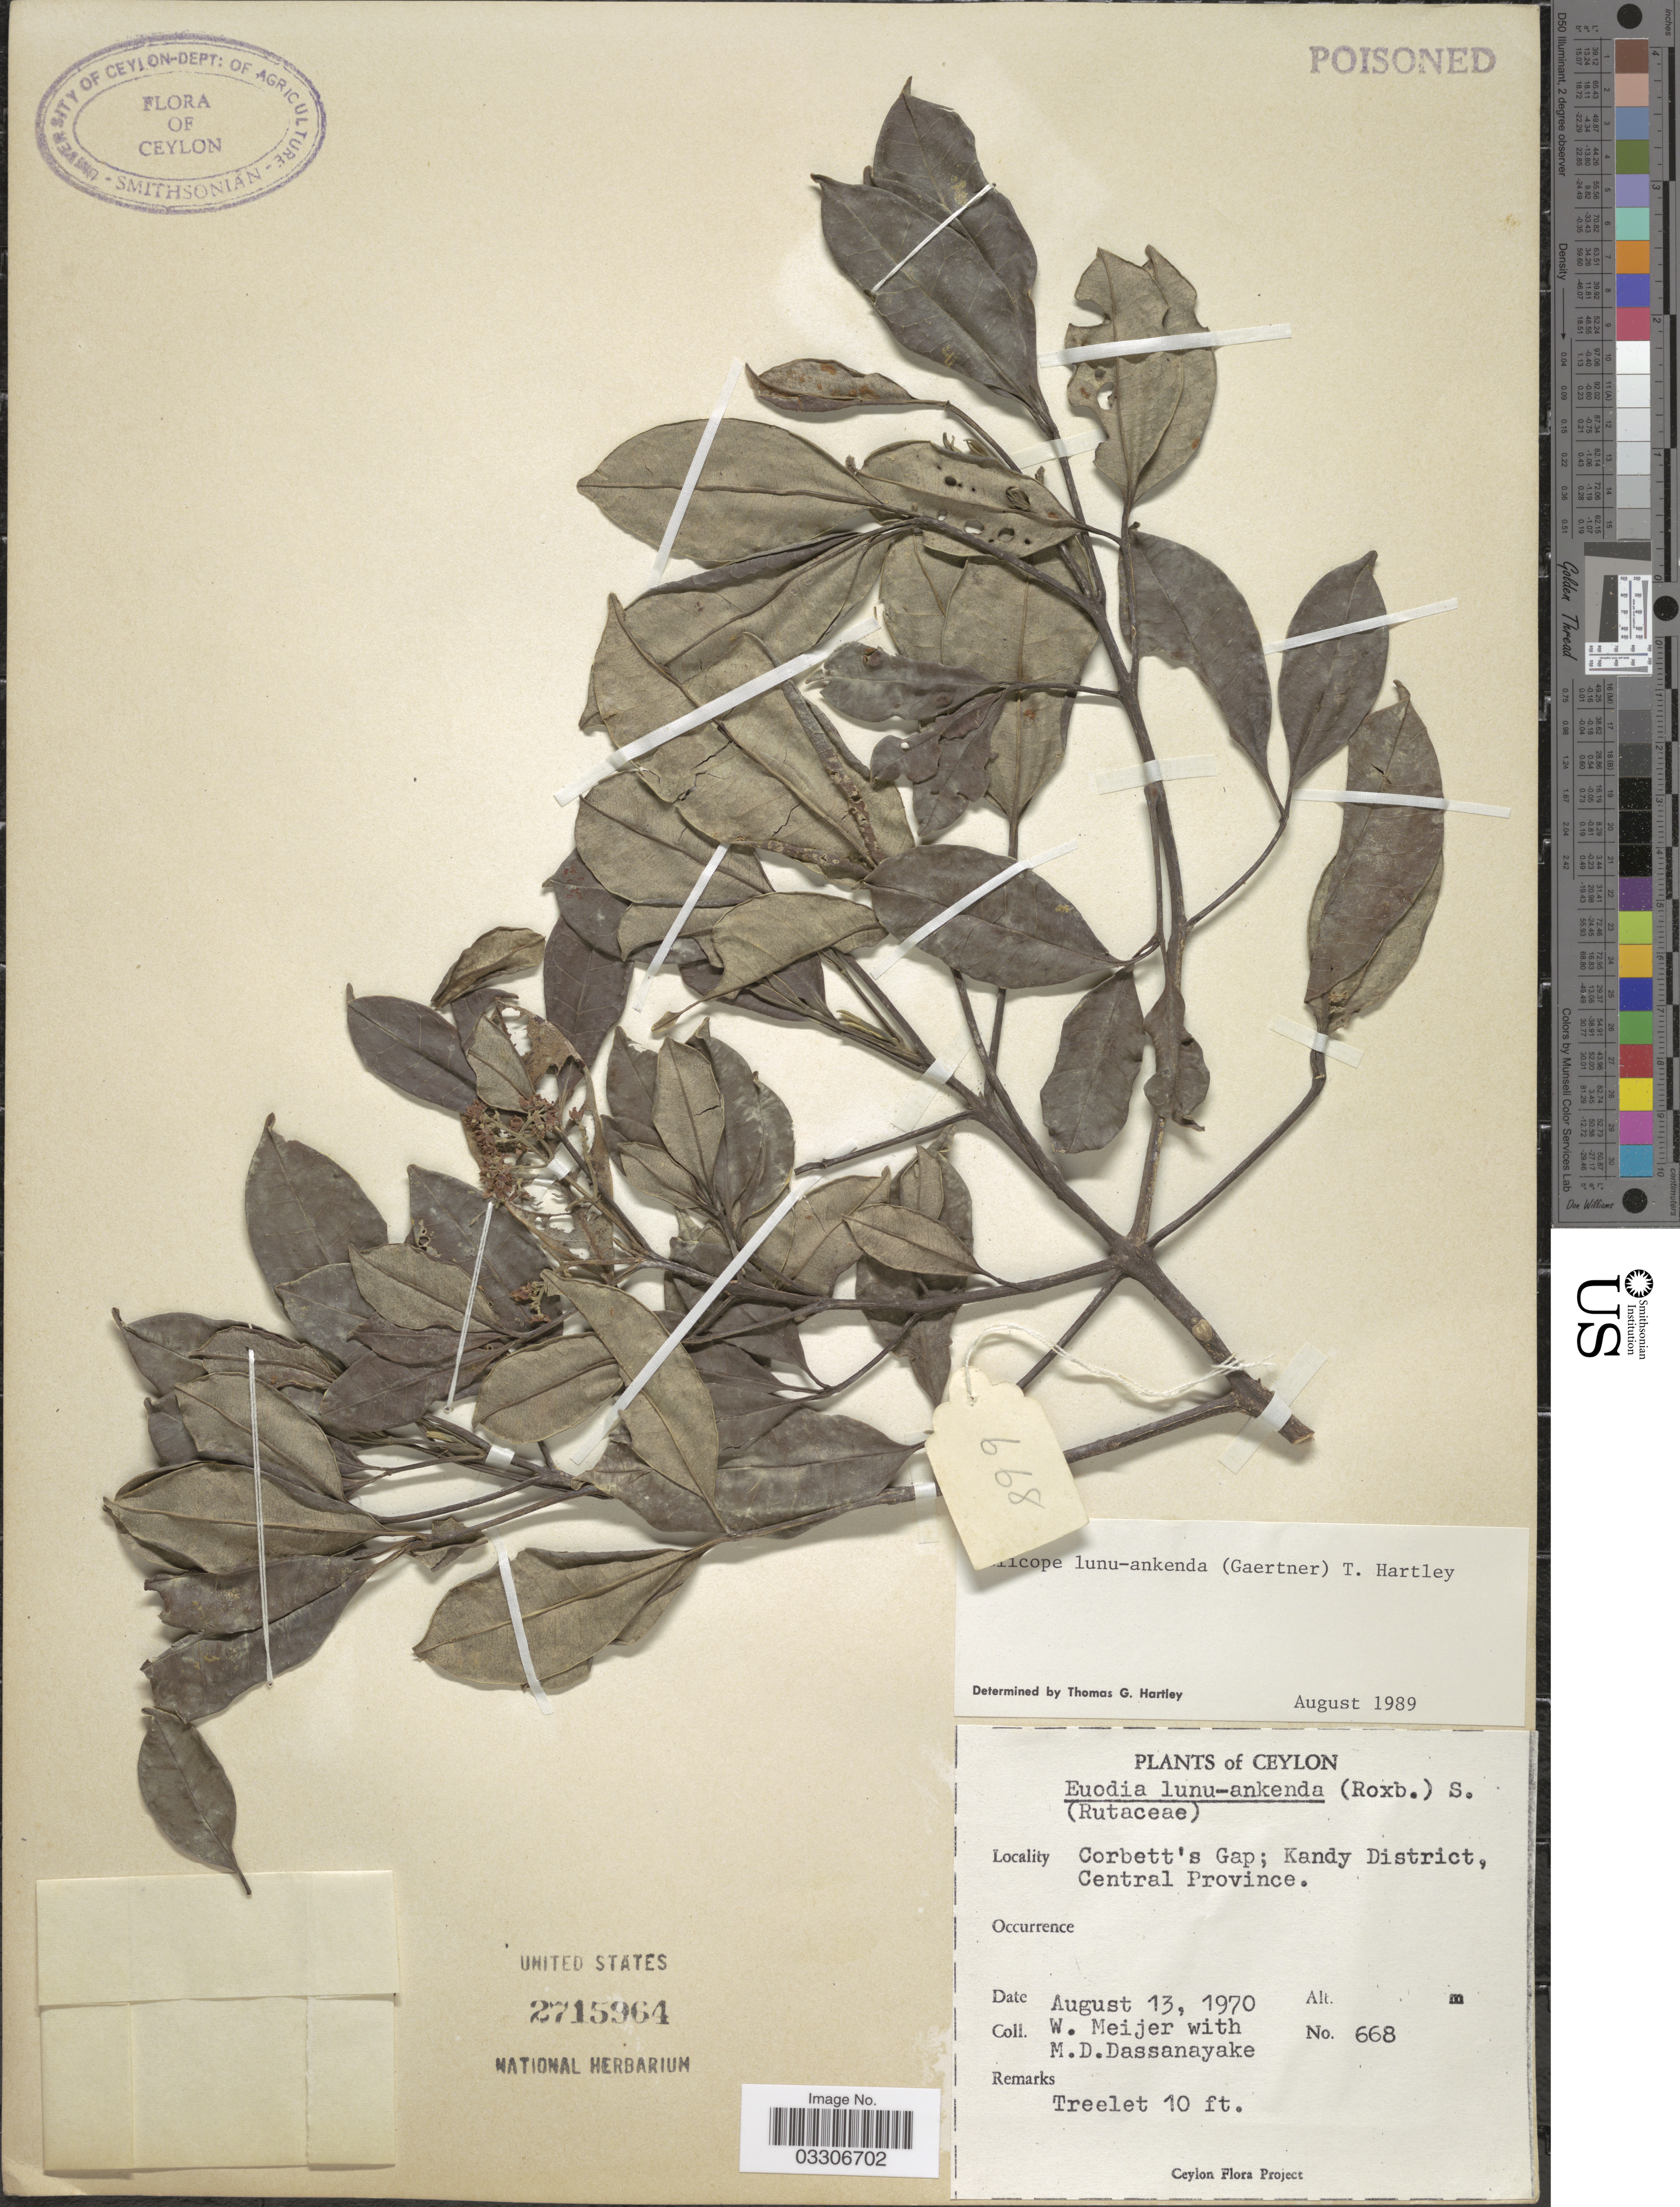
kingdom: Plantae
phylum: Tracheophyta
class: Magnoliopsida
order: Sapindales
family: Rutaceae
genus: Melicope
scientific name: Melicope lunu-ankenda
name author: (Gaertn.) T.G. Hartley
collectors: W. Meijer & M. D. Dassanayake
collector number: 668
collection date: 1970-08-13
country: Sri Lanka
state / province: Central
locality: Ceylon. Corbett's Gap; Kandy District.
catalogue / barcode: US 2715964